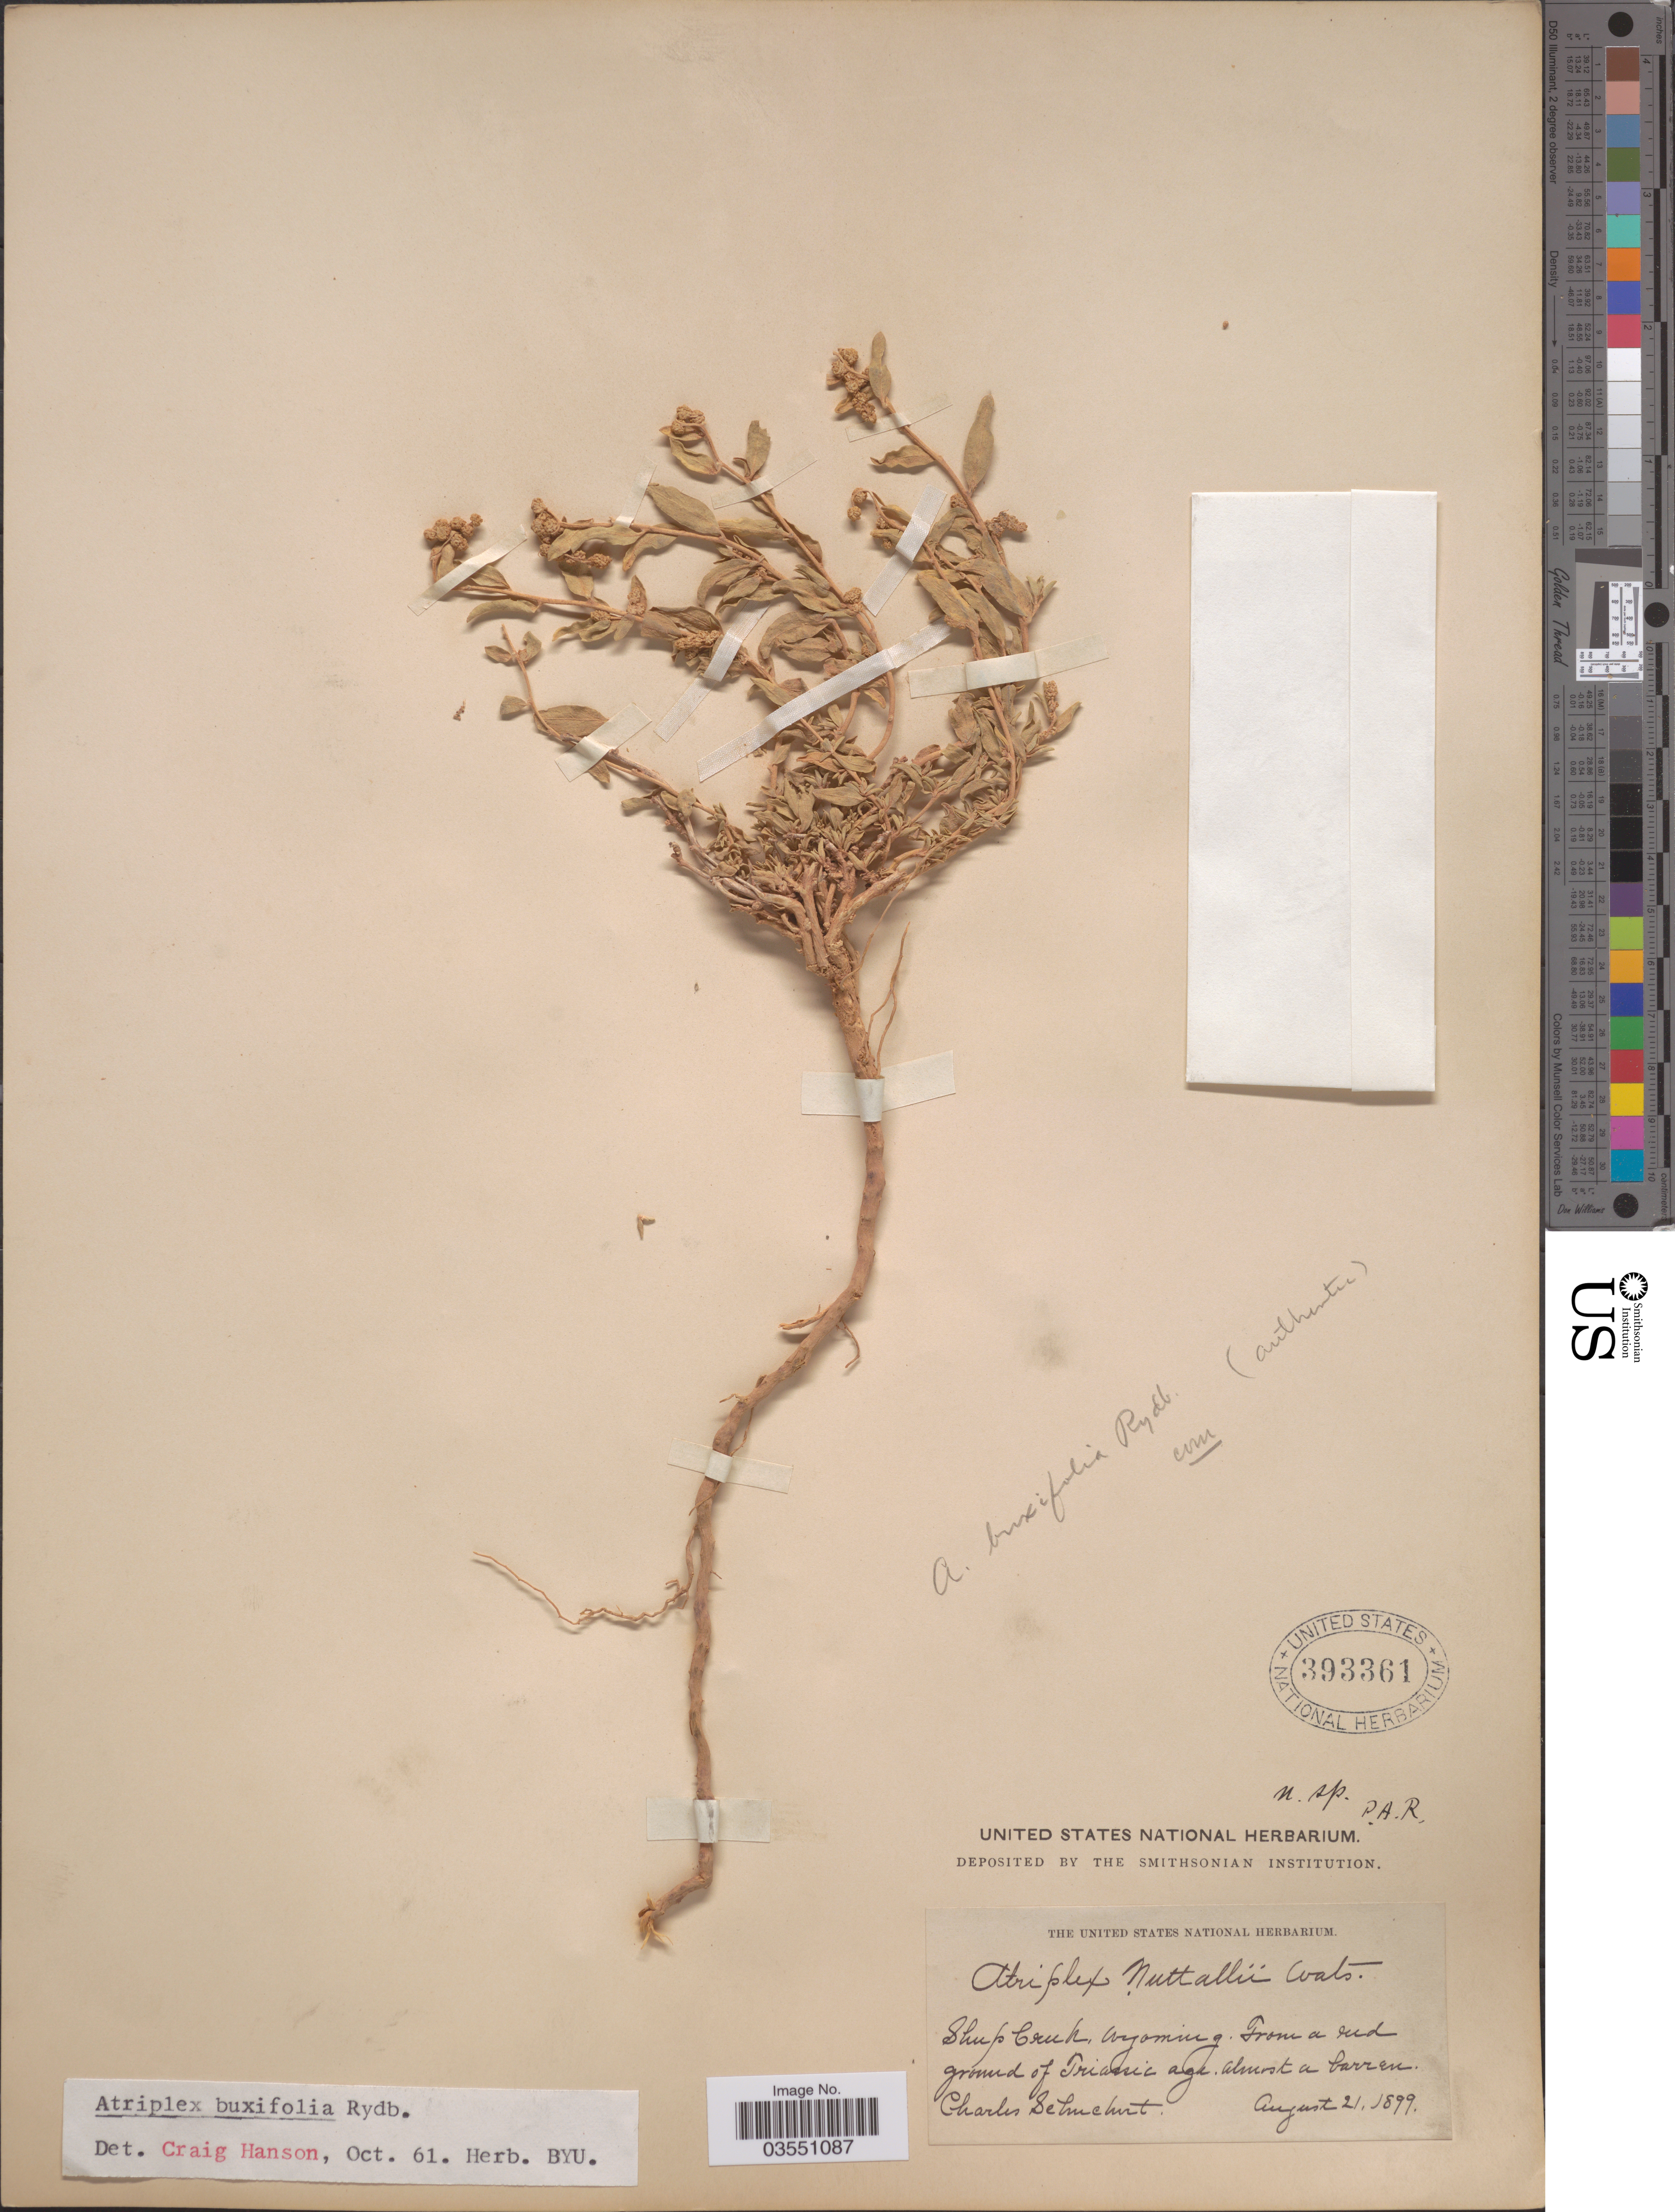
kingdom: Plantae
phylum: Tracheophyta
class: Magnoliopsida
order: Caryophyllales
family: Amaranthaceae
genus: Atriplex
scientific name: Atriplex buxifolia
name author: Rydb.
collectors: C. Schuchert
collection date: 1899-08-21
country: United States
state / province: Wyoming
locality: Sheep Creek.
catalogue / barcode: US 393361